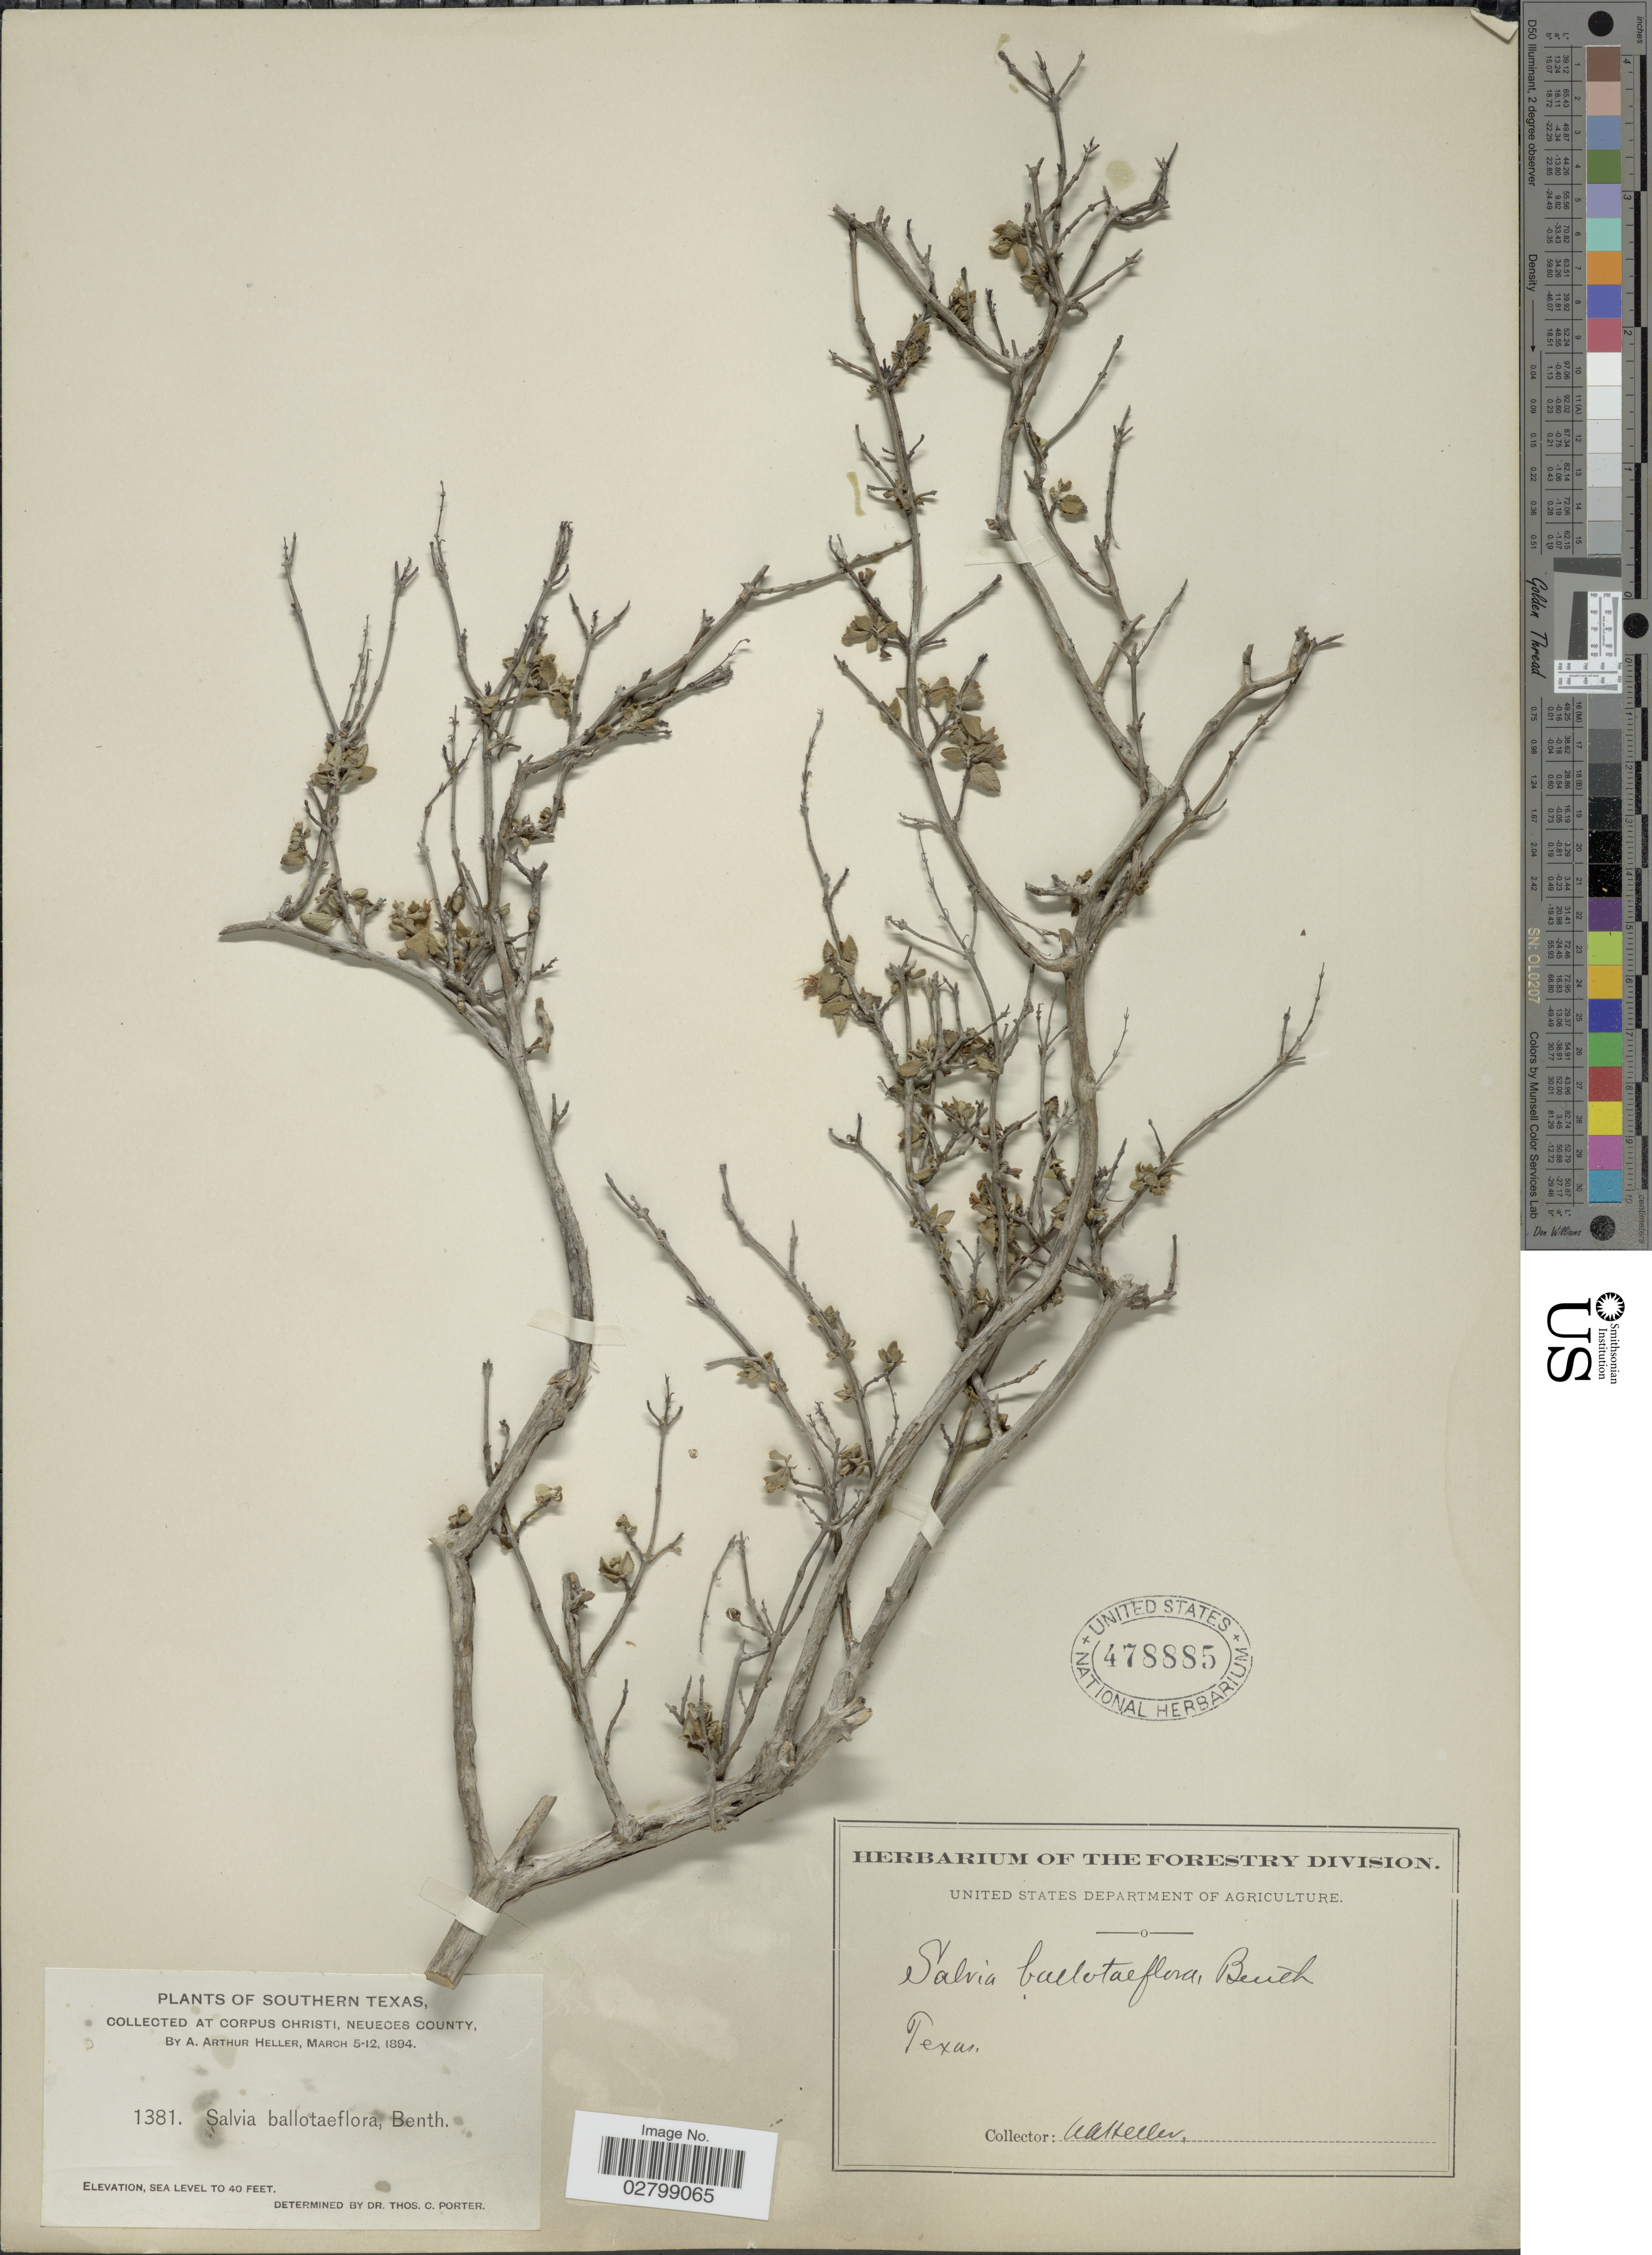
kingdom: Plantae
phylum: Tracheophyta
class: Magnoliopsida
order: Lamiales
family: Lamiaceae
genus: Salvia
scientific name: Salvia ballotiflora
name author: Benth.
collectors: A. A. Heller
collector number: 1381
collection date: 1894-03-05/1894-03-12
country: United States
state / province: Texas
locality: Southern Texas, at Corpus Christi, Neueces County.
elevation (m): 0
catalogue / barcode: US 478885